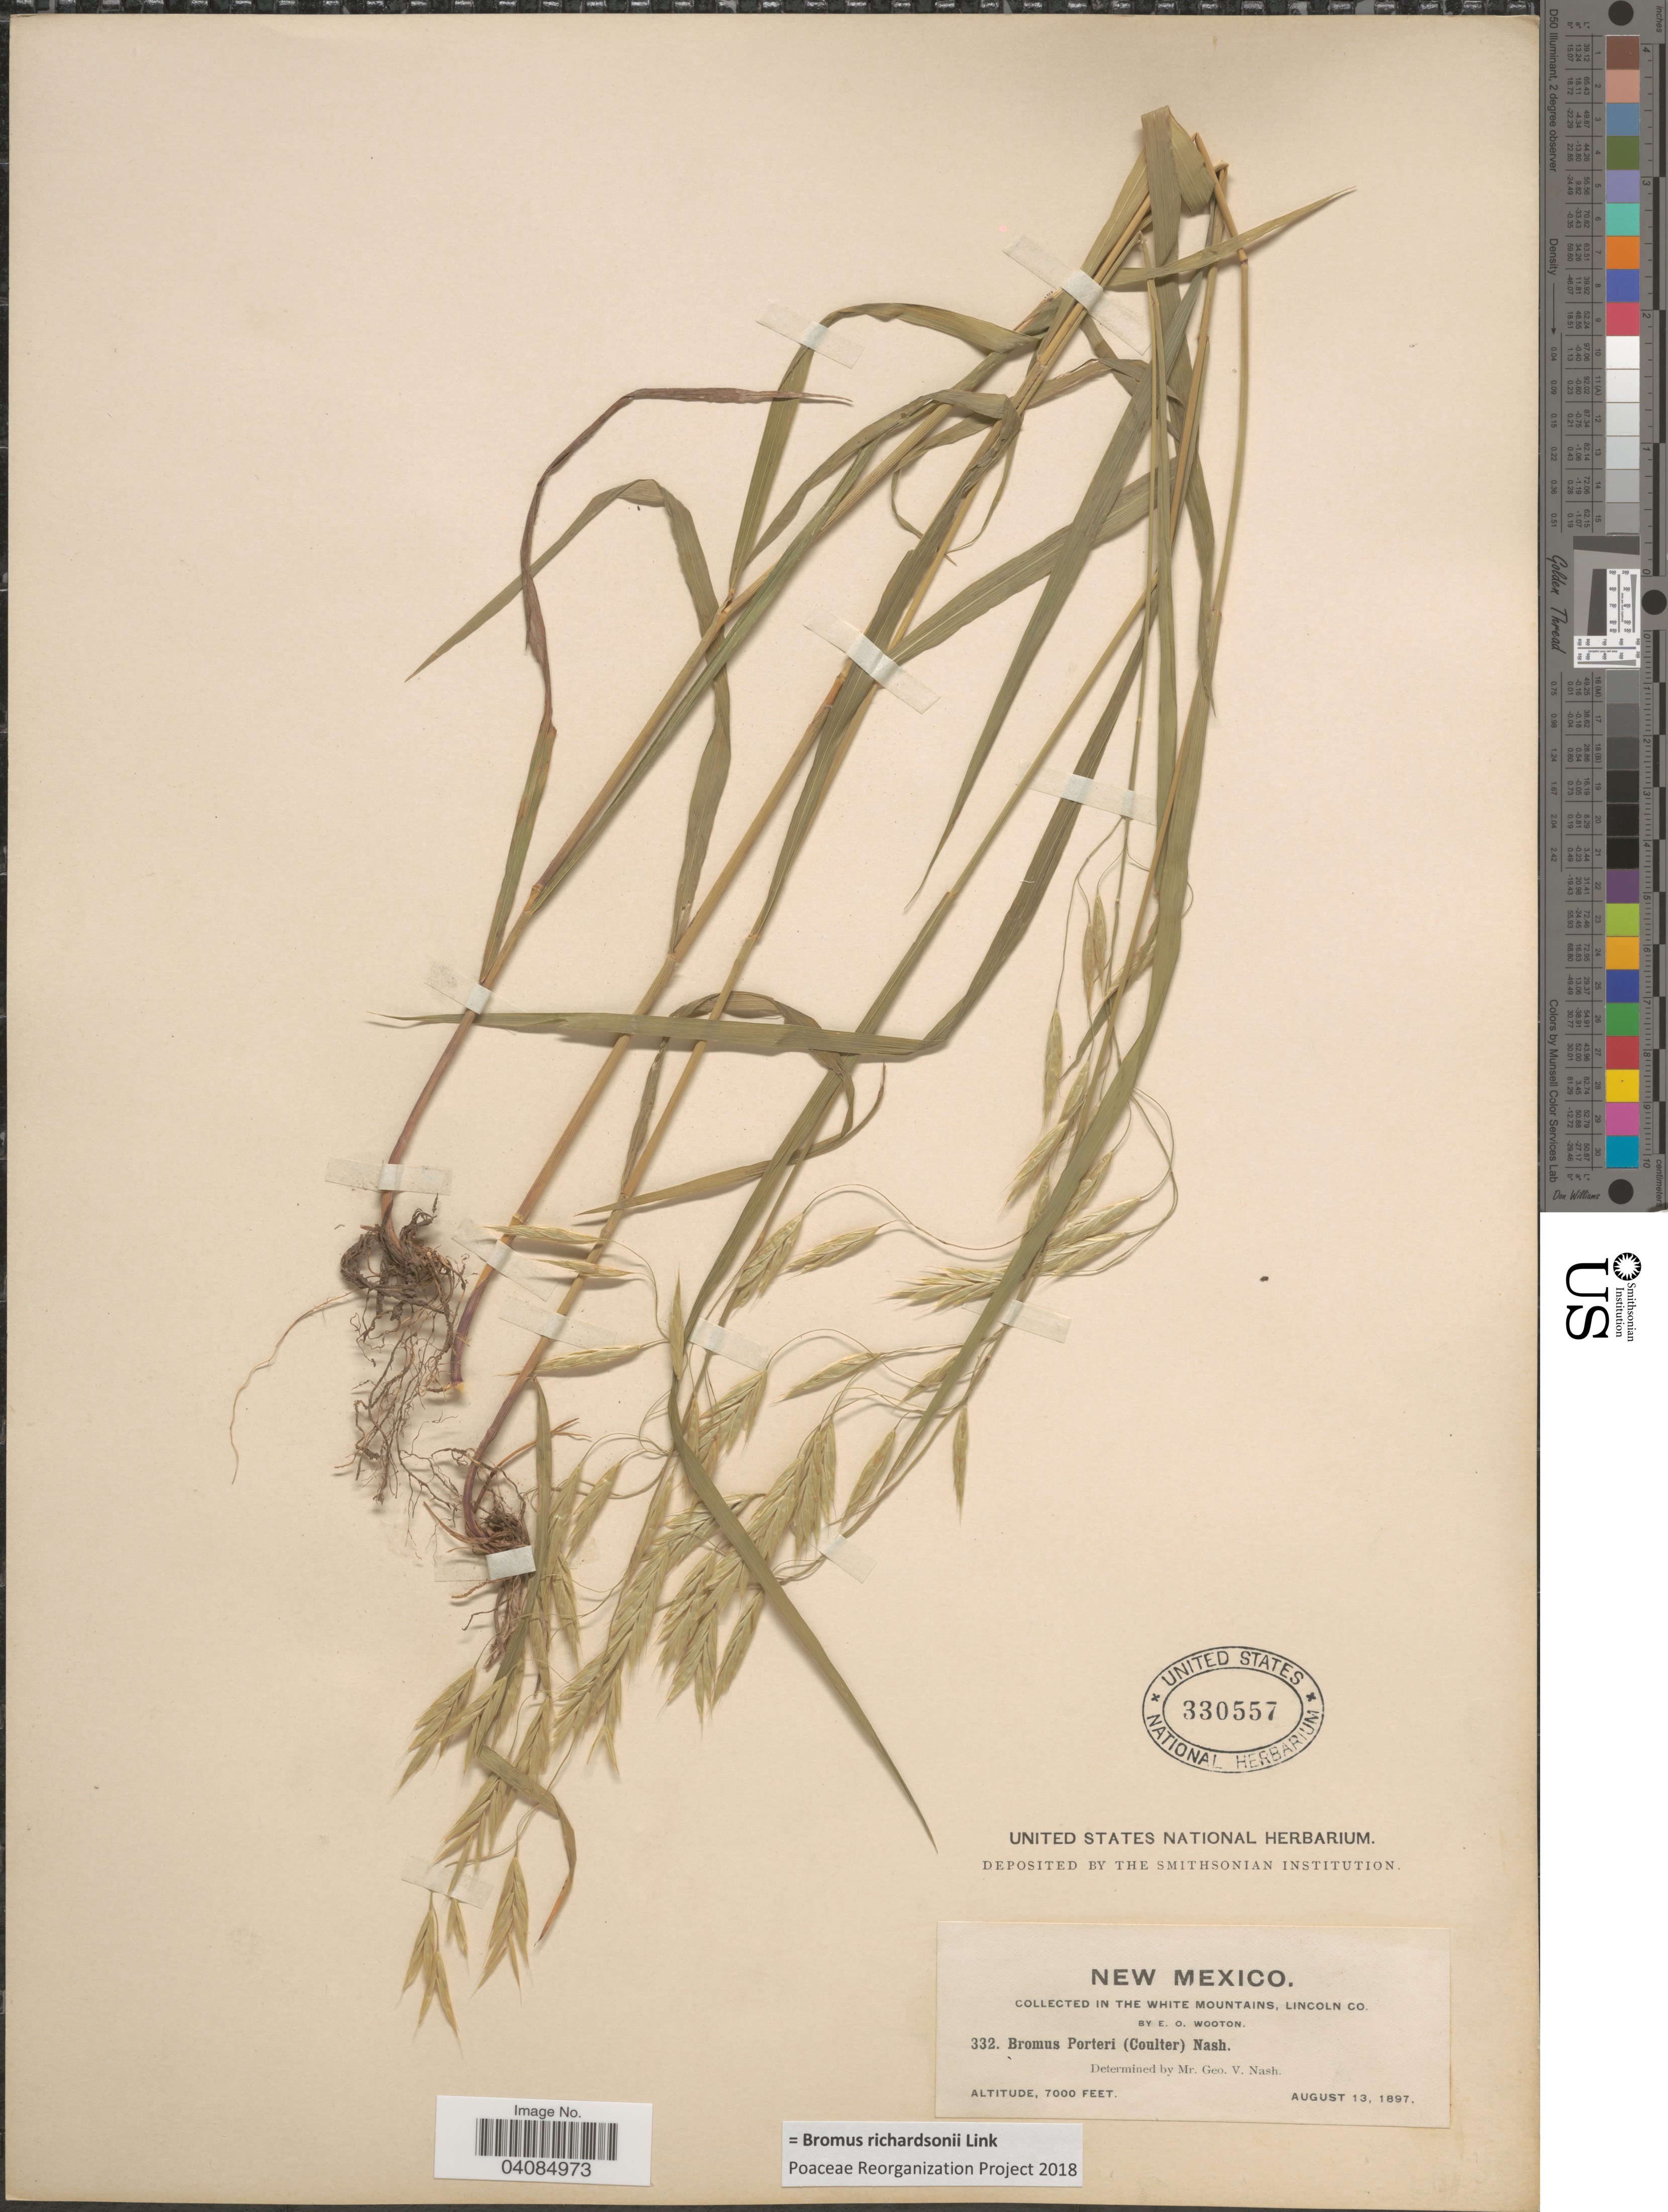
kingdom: Plantae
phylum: Tracheophyta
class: Liliopsida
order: Poales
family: Poaceae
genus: Bromus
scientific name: Bromus racemosus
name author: L.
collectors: E. O. Wooton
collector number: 332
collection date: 1897-08-13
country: United States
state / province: New Mexico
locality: In the White Mountains, Lincoln Co.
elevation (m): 2134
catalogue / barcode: US 330557